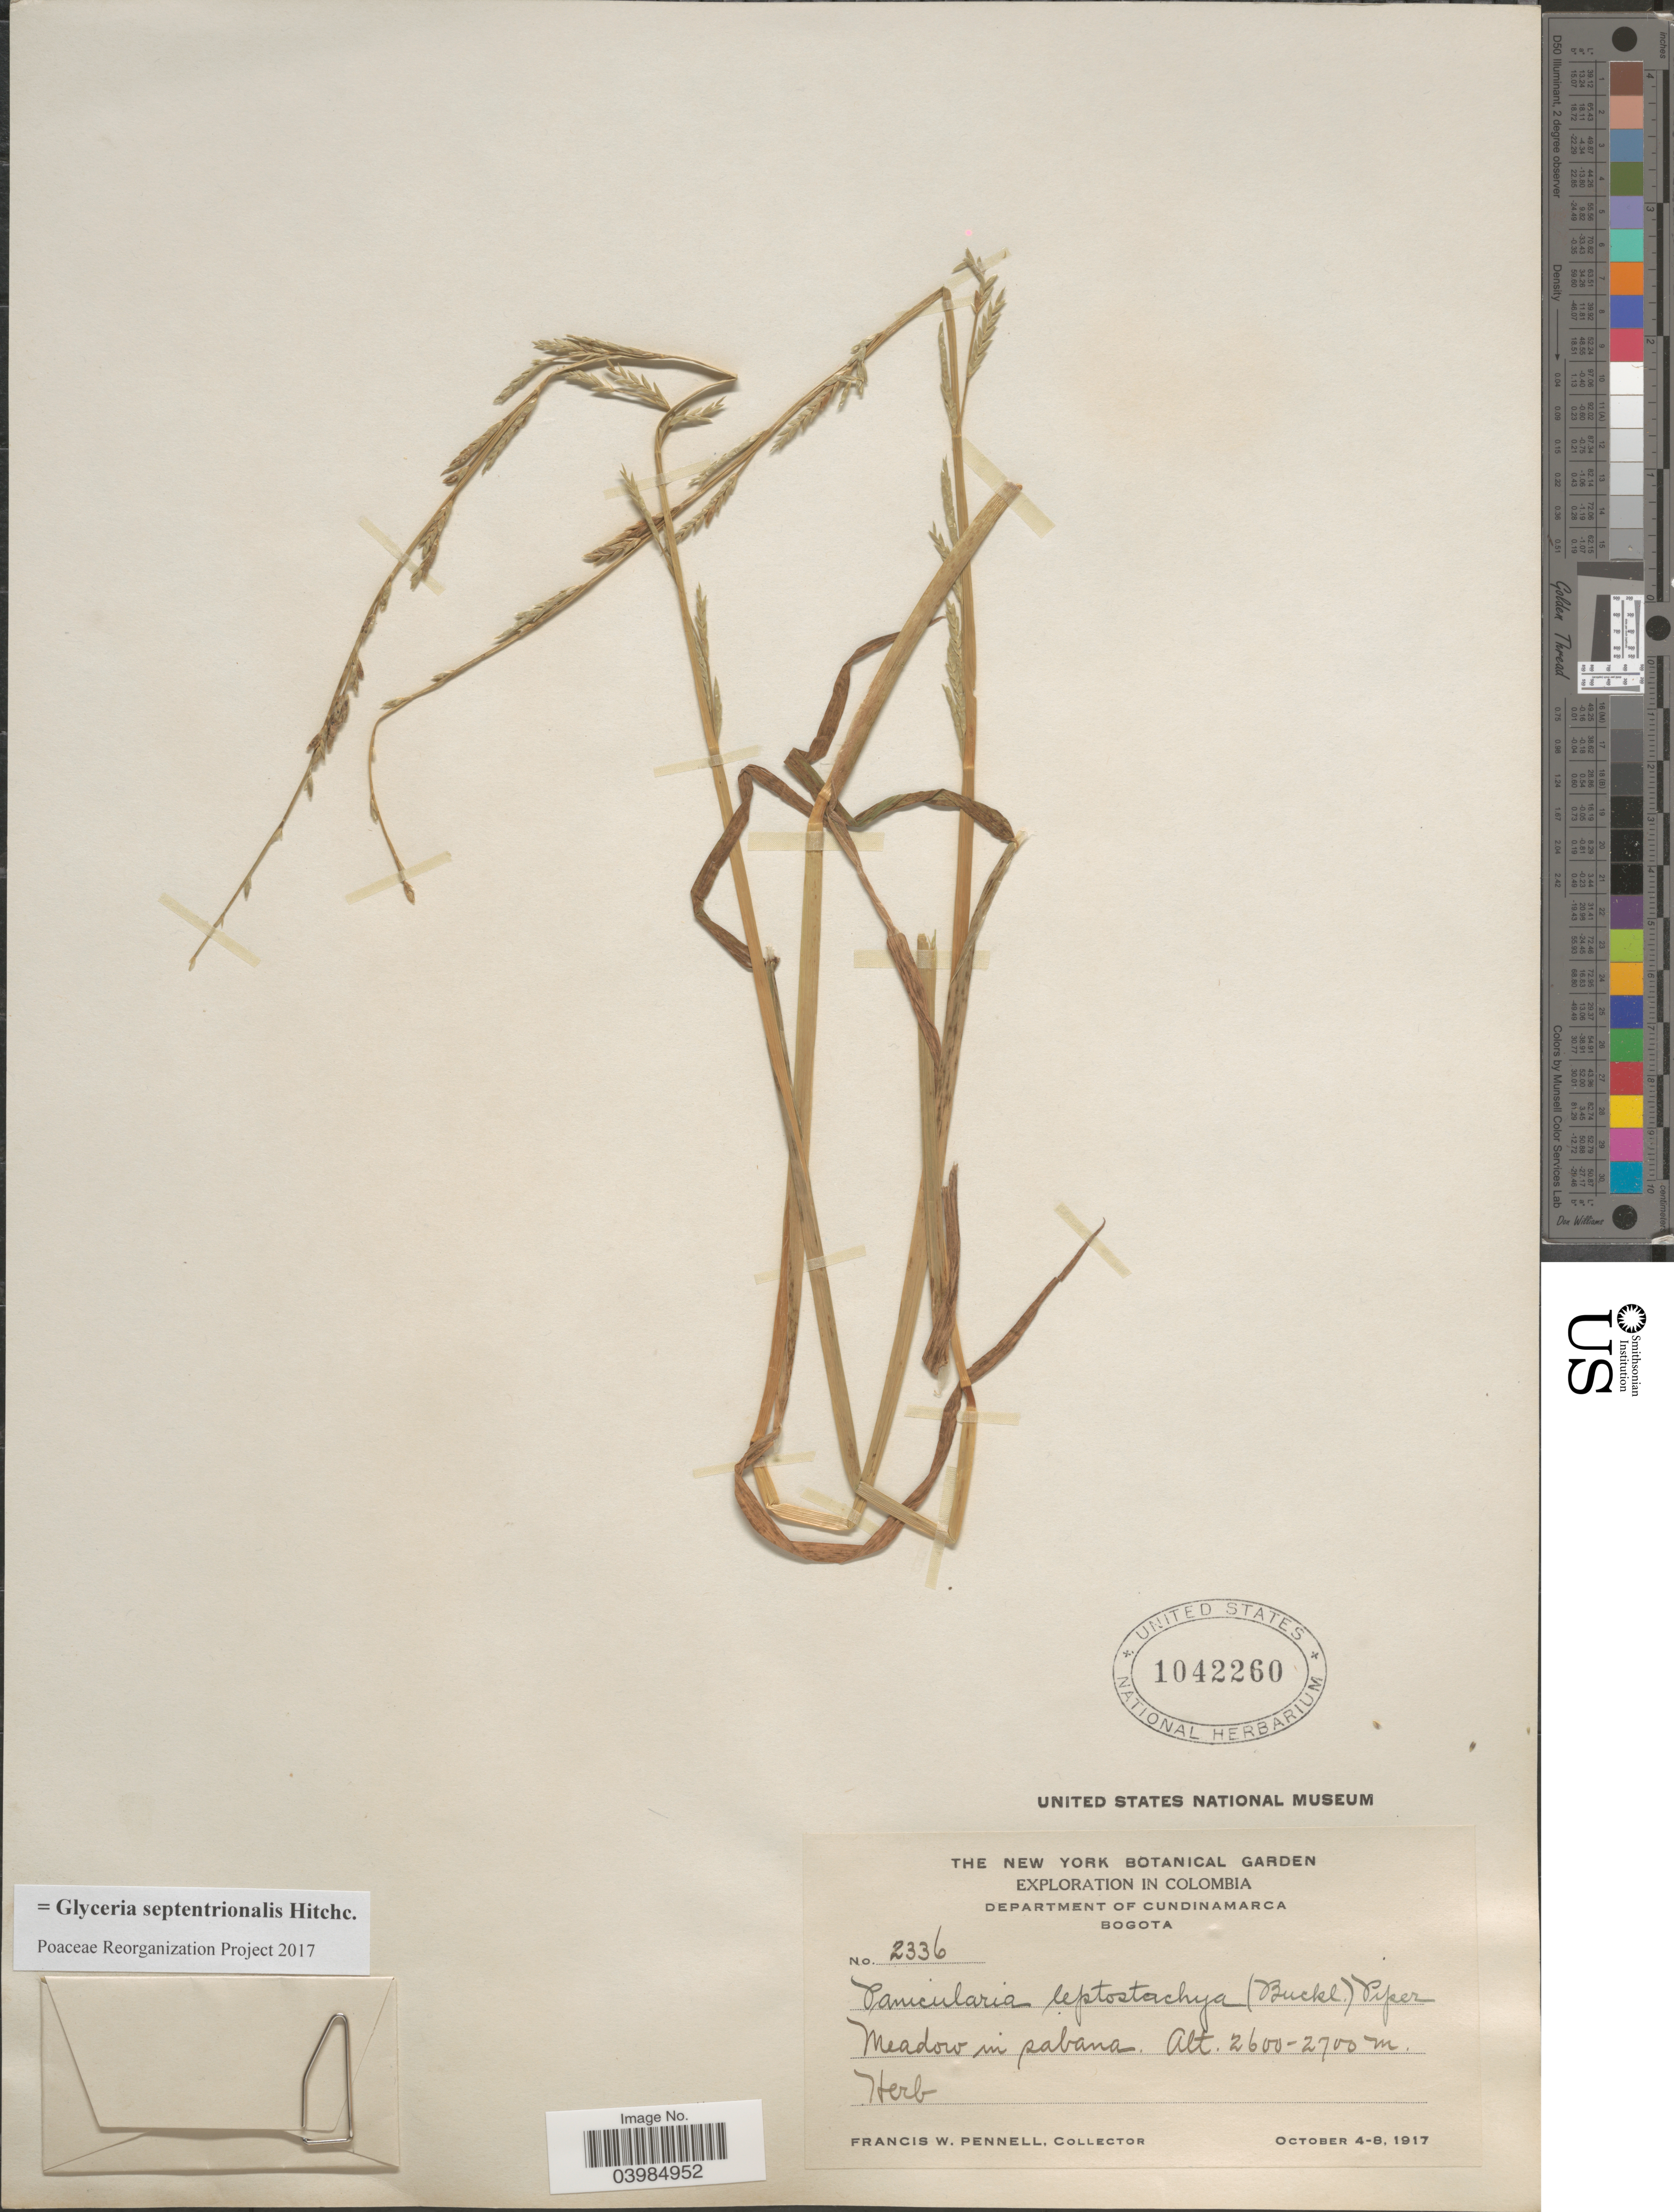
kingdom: Plantae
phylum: Tracheophyta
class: Liliopsida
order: Poales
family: Poaceae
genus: Glyceria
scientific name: Glyceria septentrionalis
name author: Hitchc.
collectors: F. W. Pennell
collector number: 2336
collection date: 1917-10-04/1917-10-08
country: Colombia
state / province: Cundinamarca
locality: Department of Cundinamarca. Bogota. Meadow in sabana.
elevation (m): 2600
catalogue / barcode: US 1042260